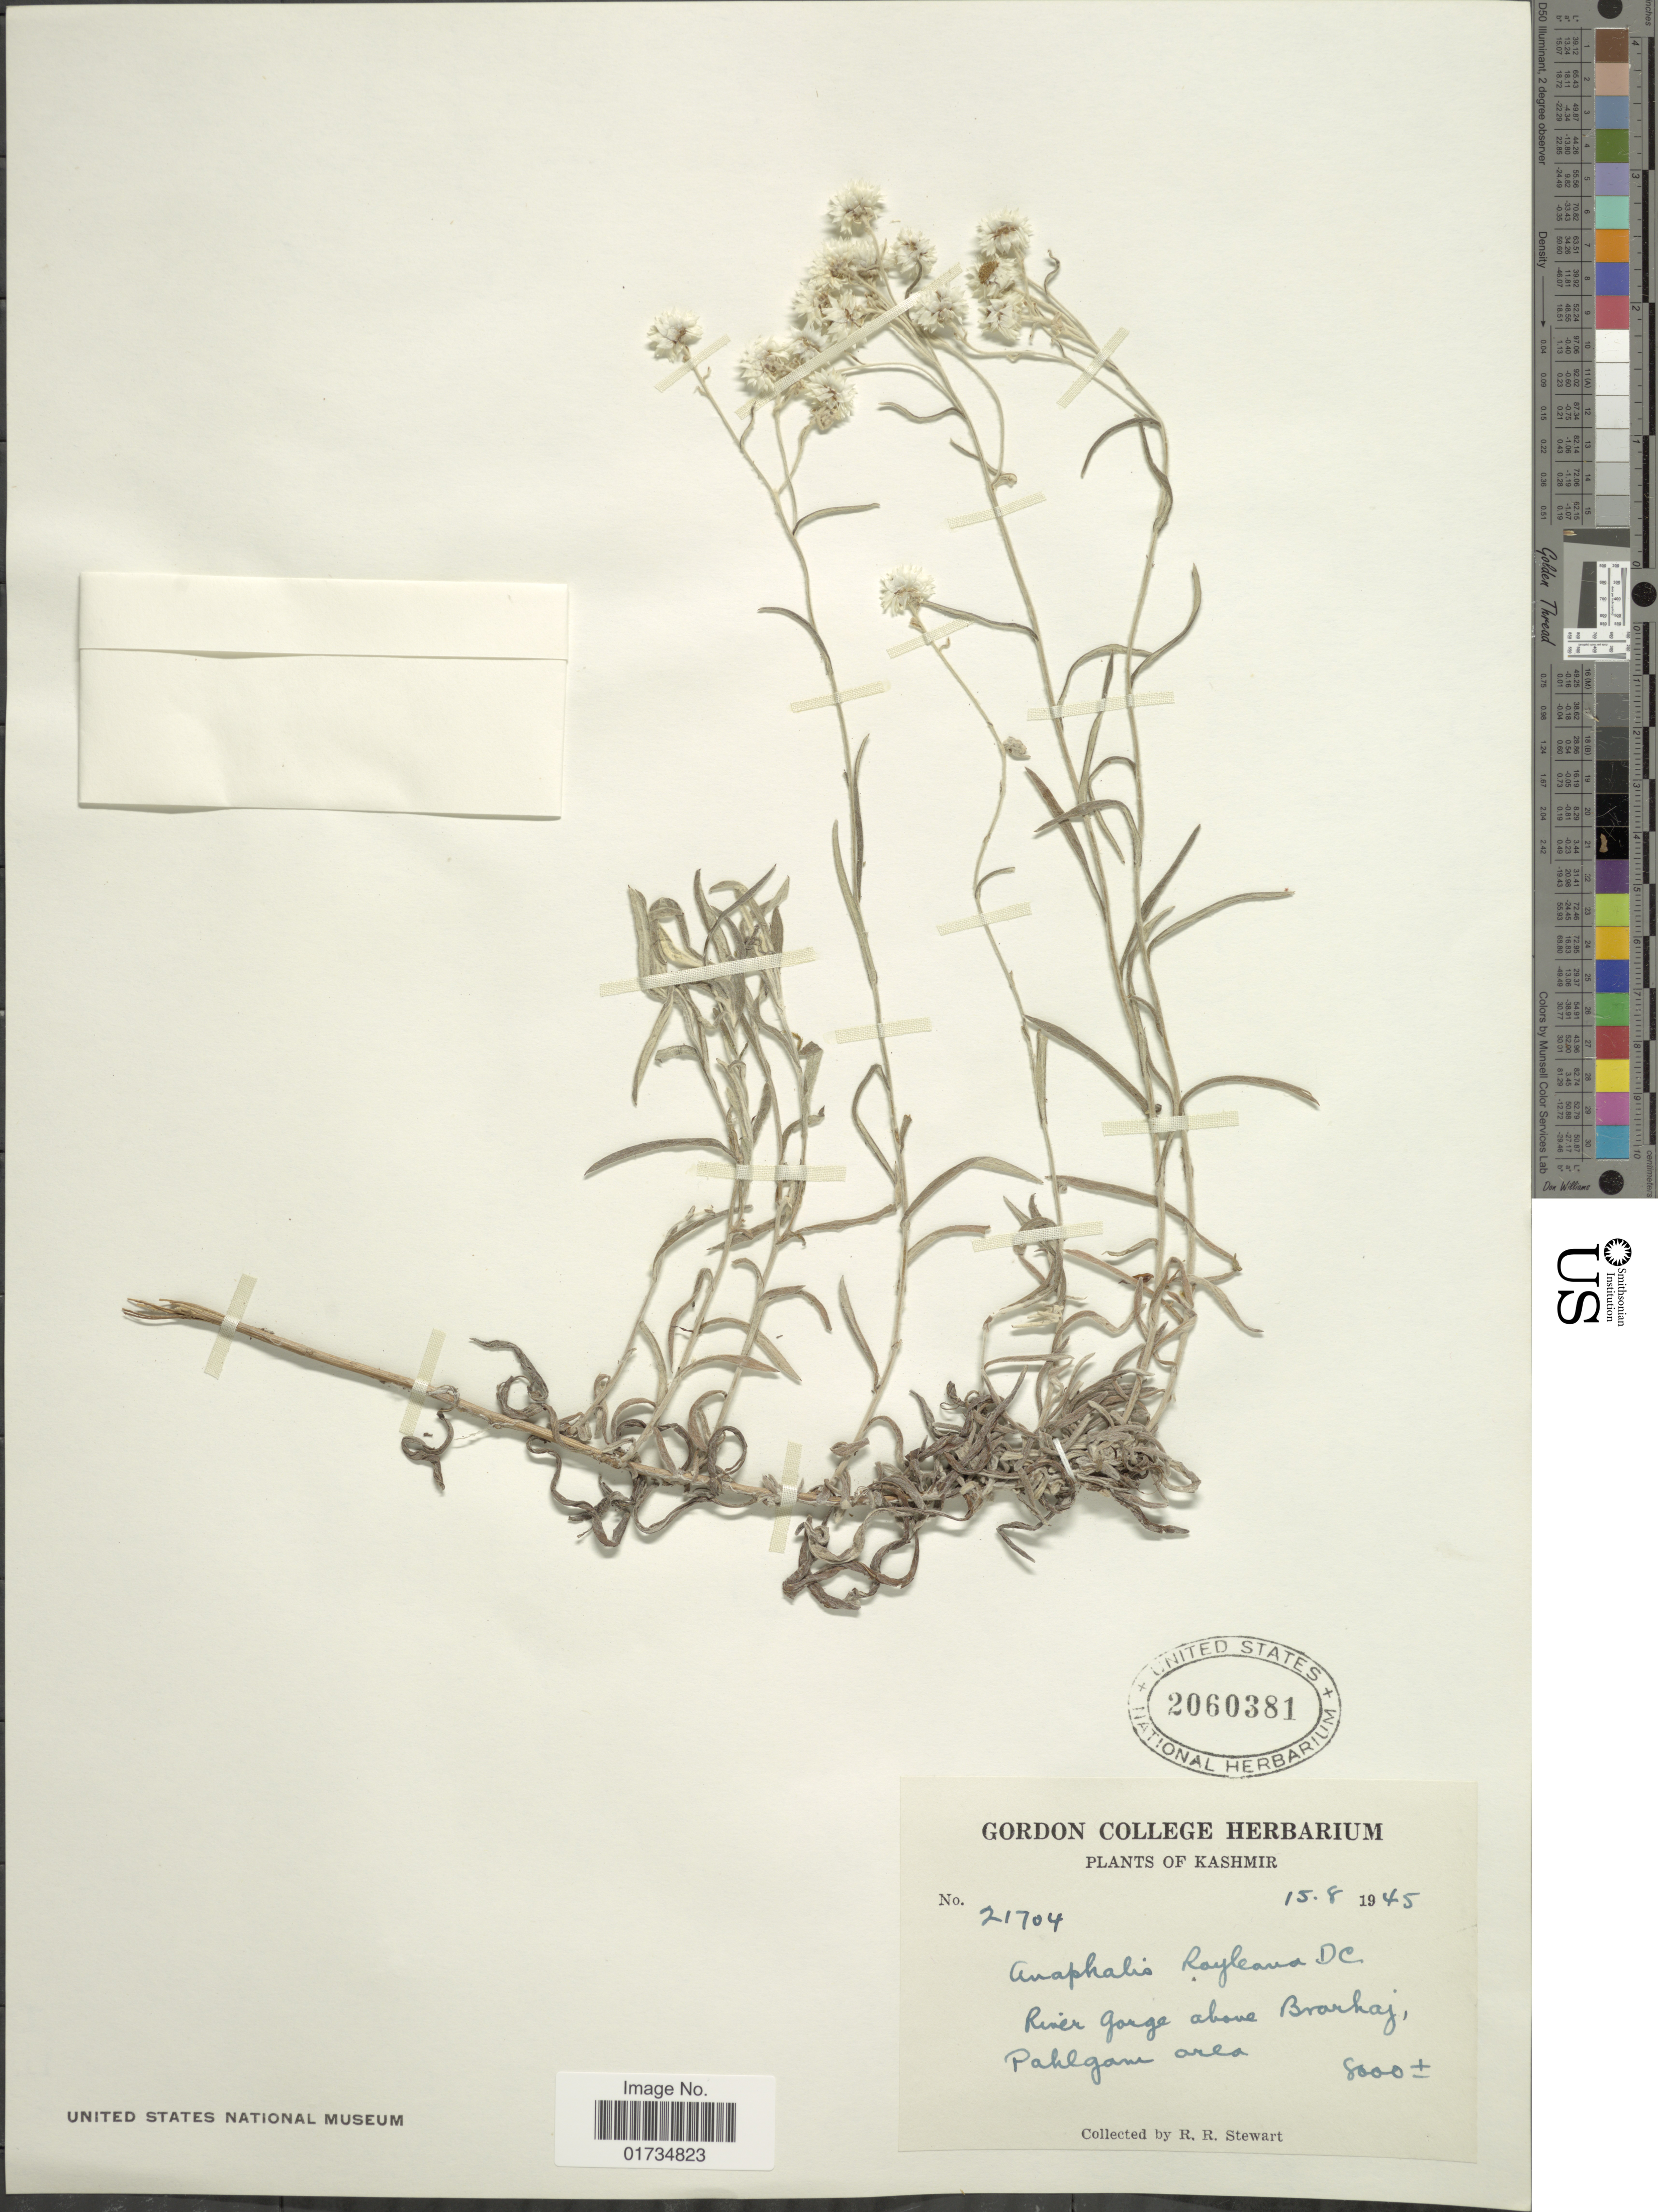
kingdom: Plantae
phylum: Tracheophyta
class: Magnoliopsida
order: Asterales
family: Asteraceae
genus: Anaphalis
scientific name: Anaphalis royleana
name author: DC.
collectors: R. R. Stewart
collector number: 21704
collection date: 1945-08-15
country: India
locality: Kashmir. River gorge above Brarhaj, Pahlgam area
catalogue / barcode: US 2060381